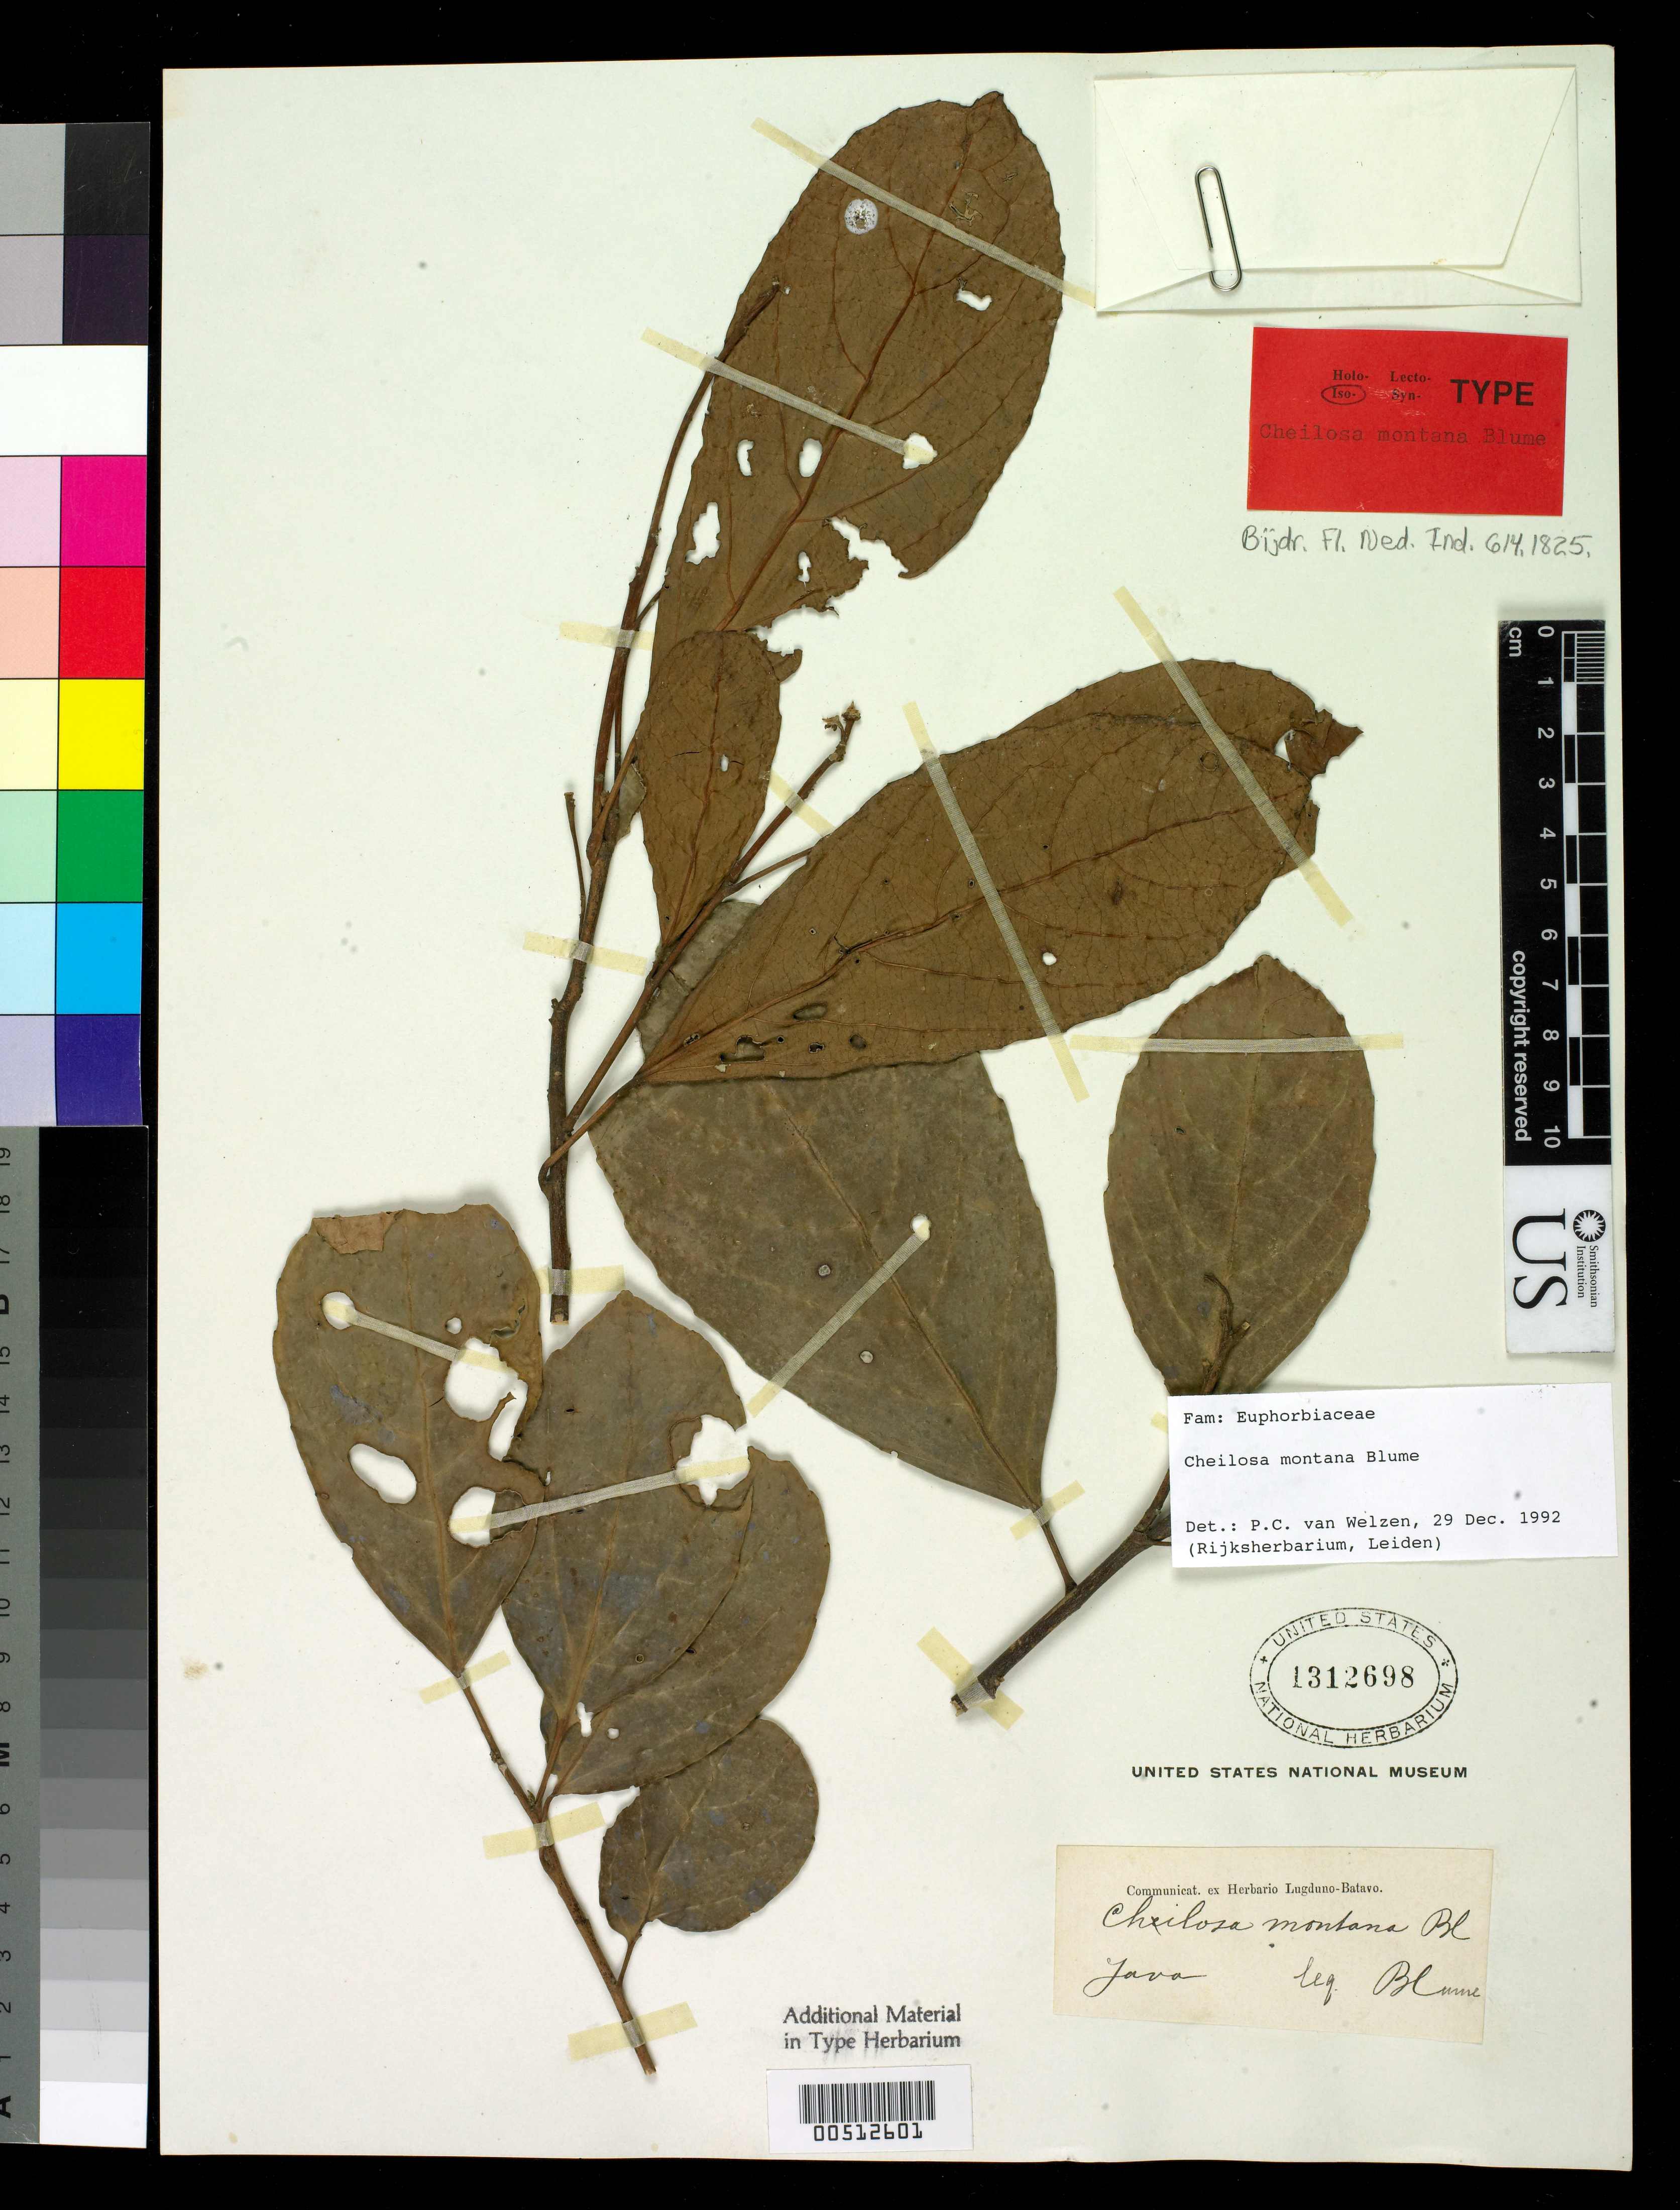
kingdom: Plantae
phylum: Tracheophyta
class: Magnoliopsida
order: Malpighiales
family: Euphorbiaceae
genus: Cheilosa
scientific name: Cheilosa montana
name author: Blume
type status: Isotype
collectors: C. L. von Blume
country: Indonesia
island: Java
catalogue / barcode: US 1312698